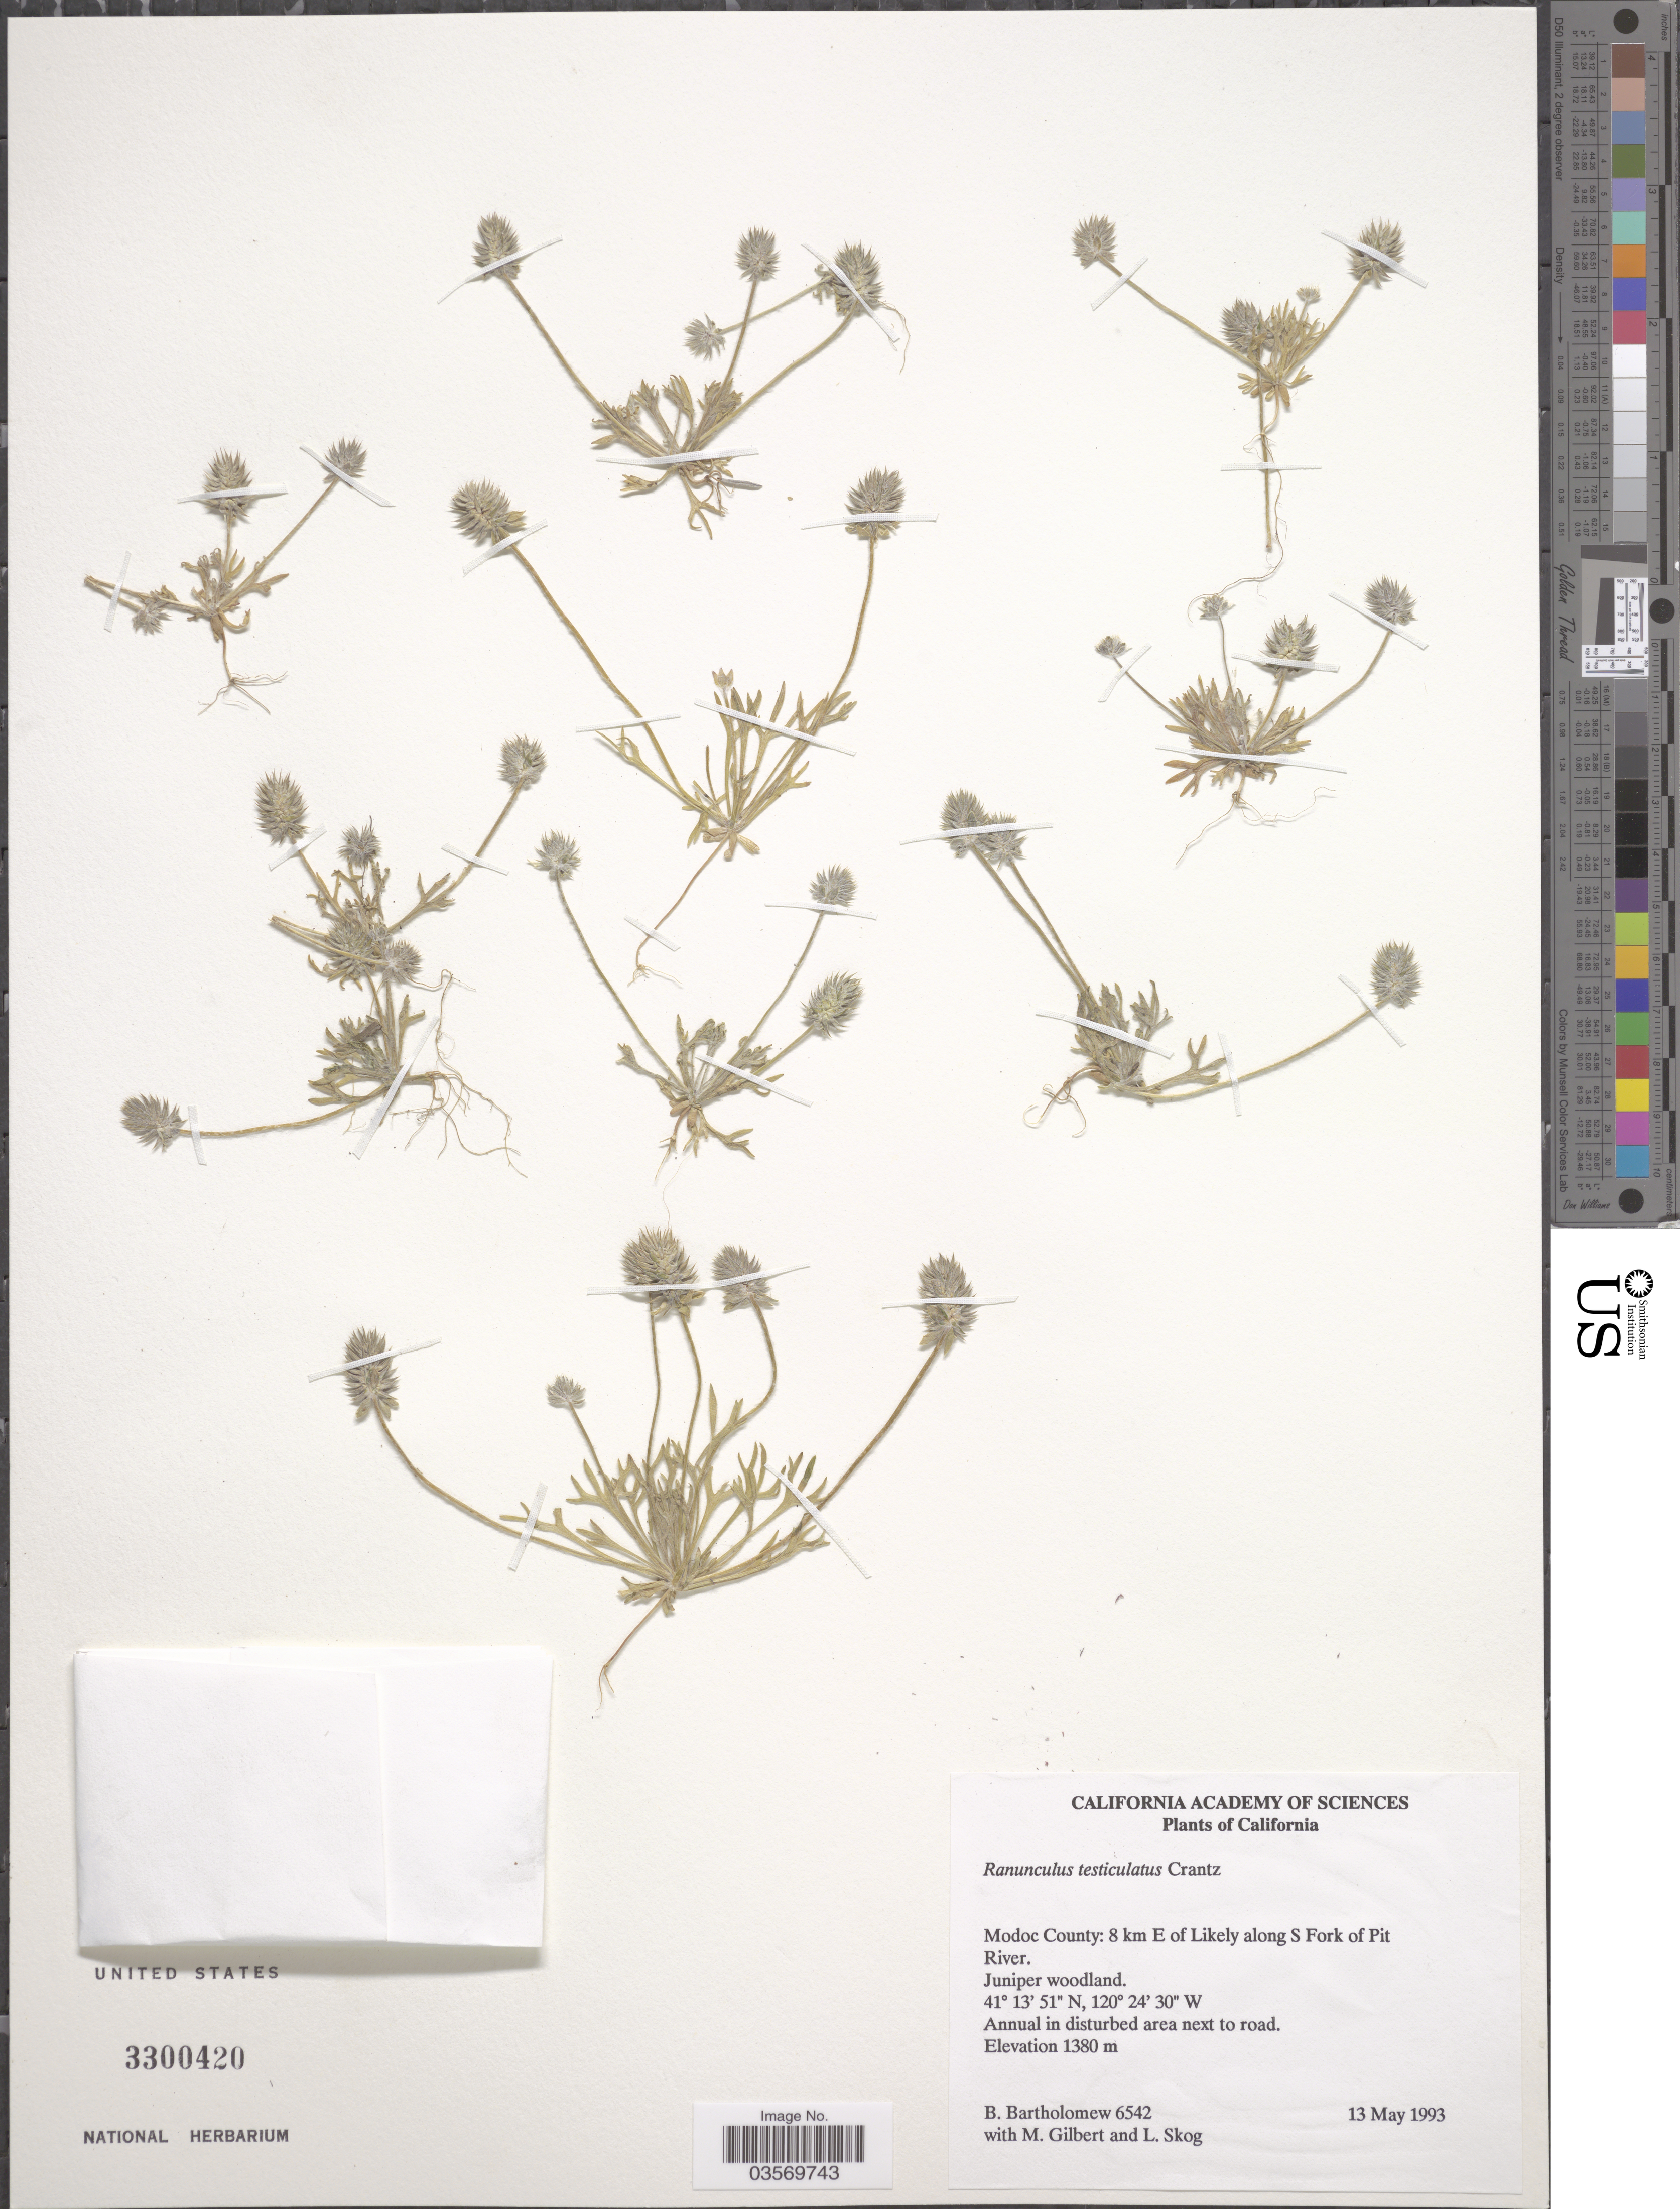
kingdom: Plantae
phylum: Tracheophyta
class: Magnoliopsida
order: Ranunculales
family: Ranunculaceae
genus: Ranunculus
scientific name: Ranunculus testiculatus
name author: Crantz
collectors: B. Bartholomew, M. Gilbert & L. E. Skog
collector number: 6542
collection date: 1993-05-13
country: United States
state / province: California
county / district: Modoc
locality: Modoc County: 8 km E of Likely along S Fork of Pit River. Juniper woodland.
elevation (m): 1380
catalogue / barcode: US 3300420